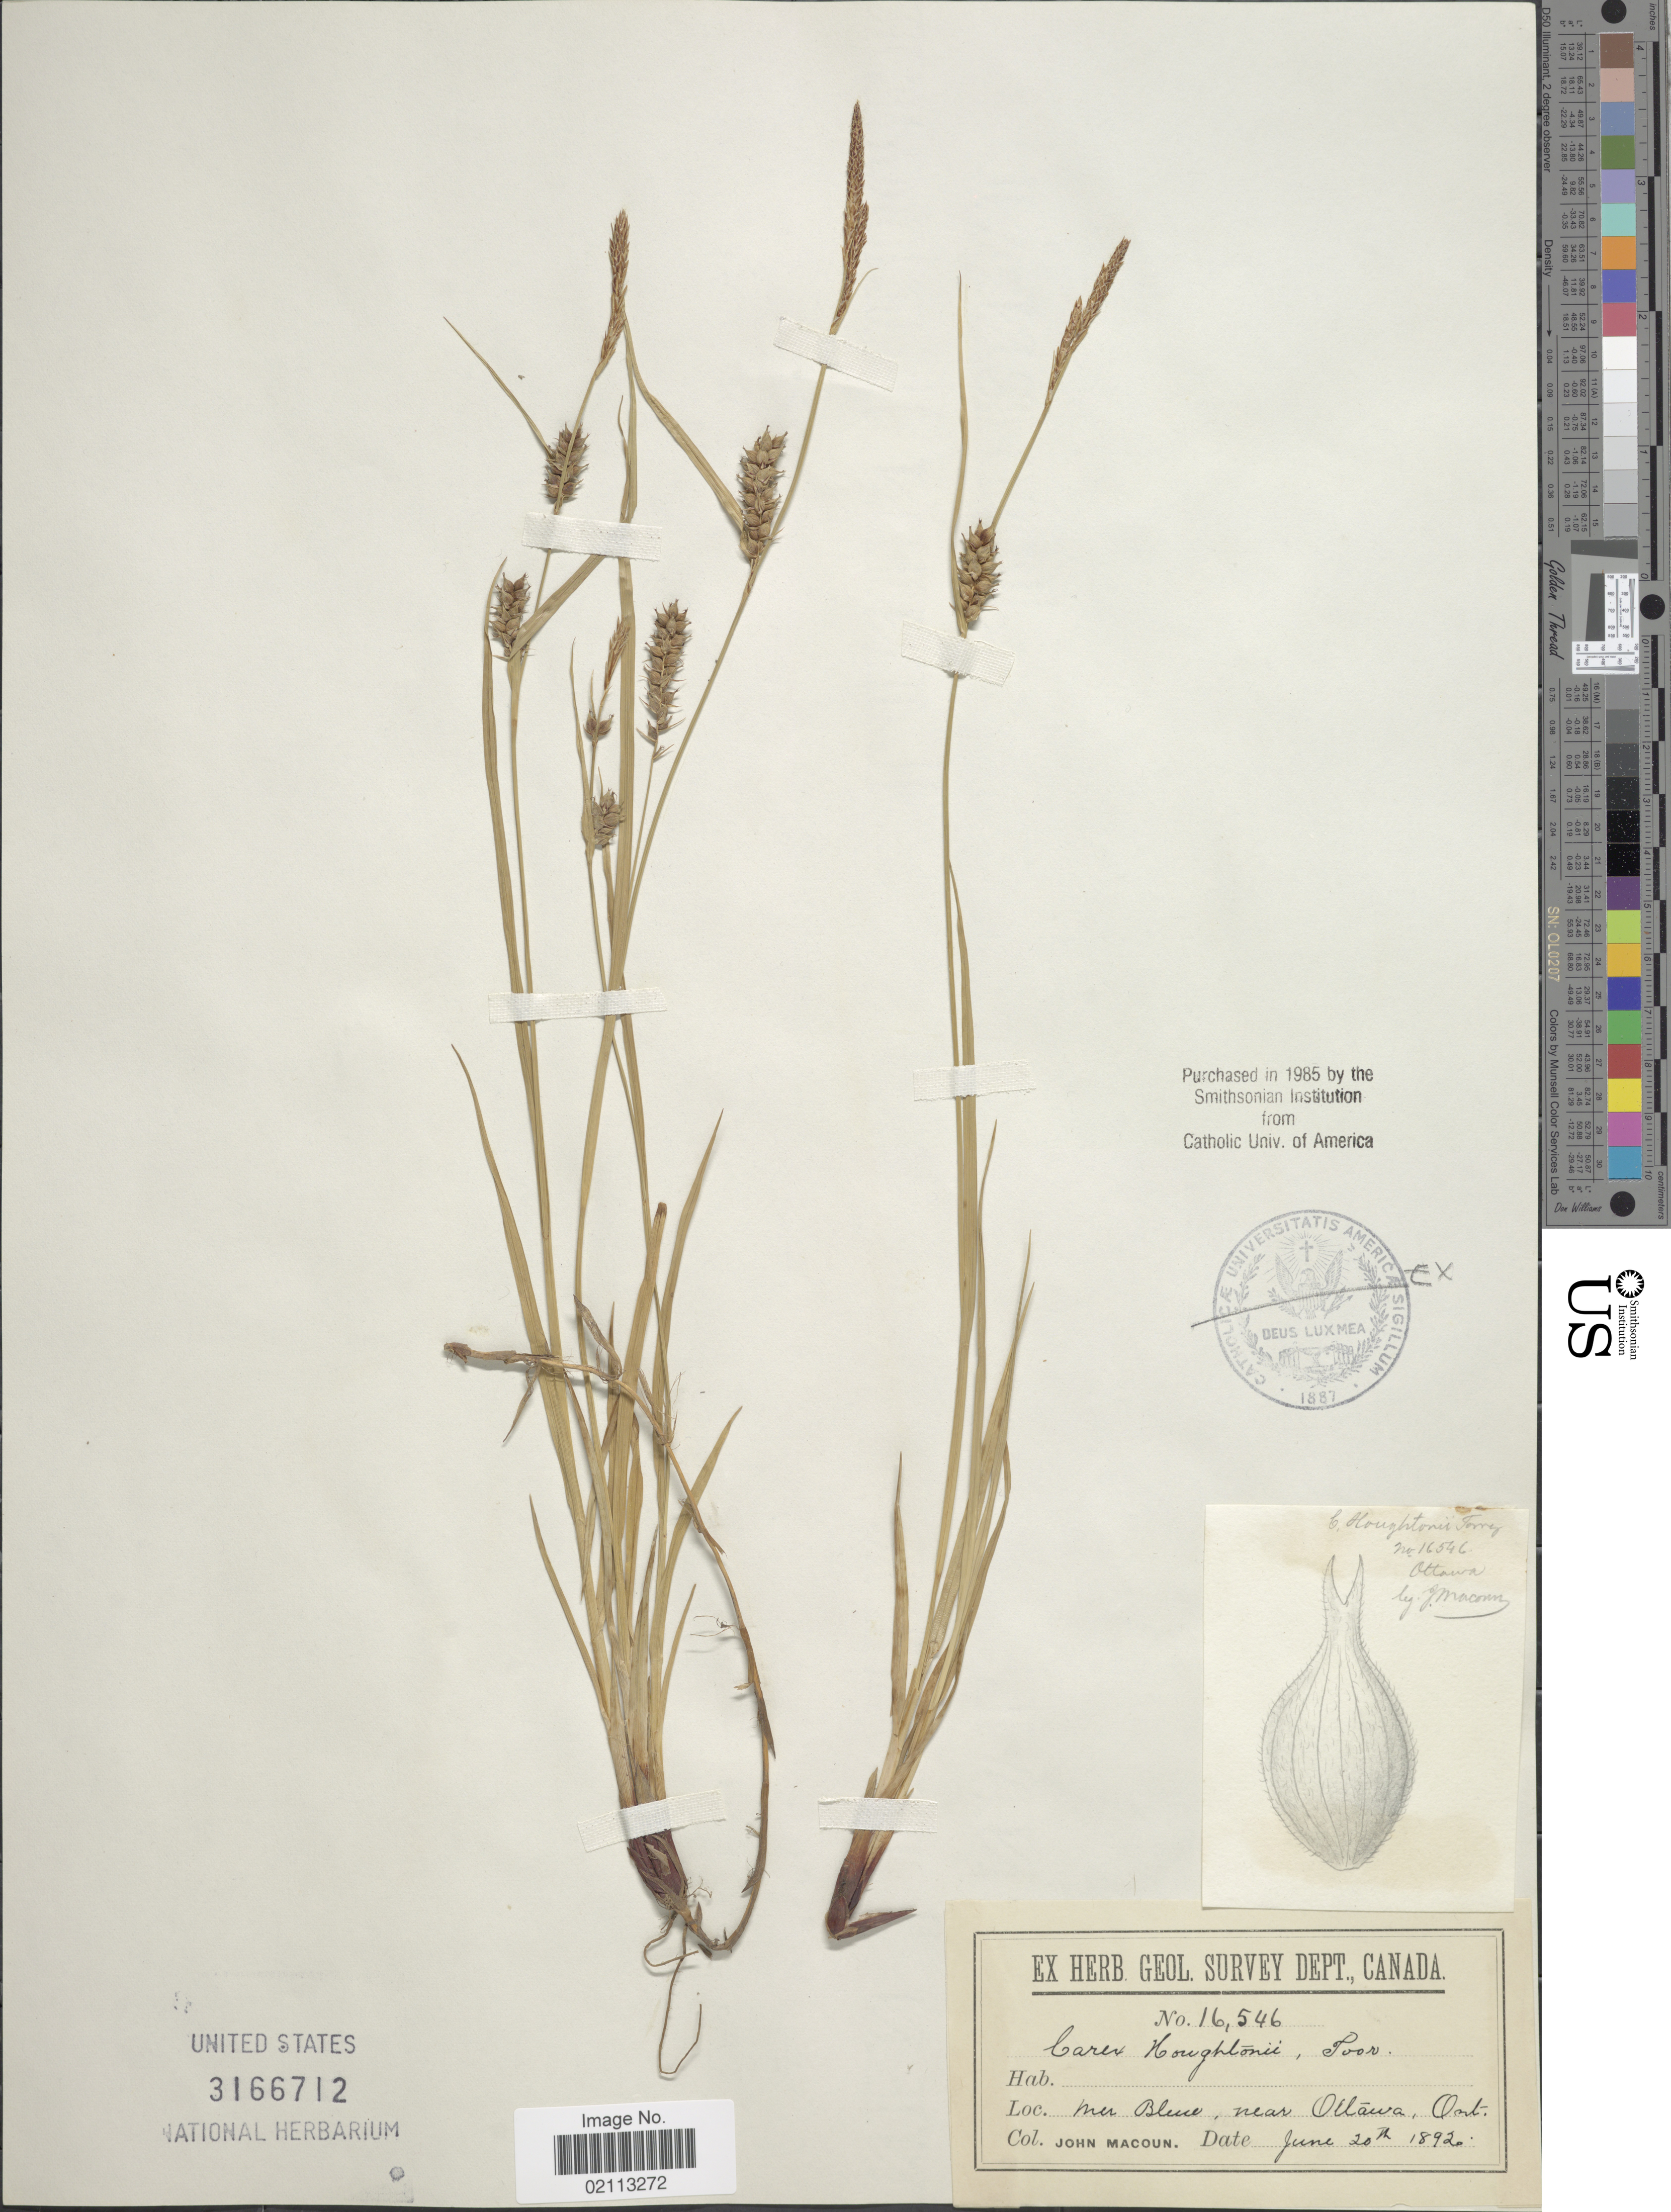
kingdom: Plantae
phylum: Tracheophyta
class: Liliopsida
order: Poales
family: Cyperaceae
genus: Carex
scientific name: Carex houghtoniana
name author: Torr. ex Dewey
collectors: J. Macoun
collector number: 16546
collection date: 1892-06-20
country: Canada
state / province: Ontario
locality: Mer Blue, near Ottawa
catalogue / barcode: US 3166712